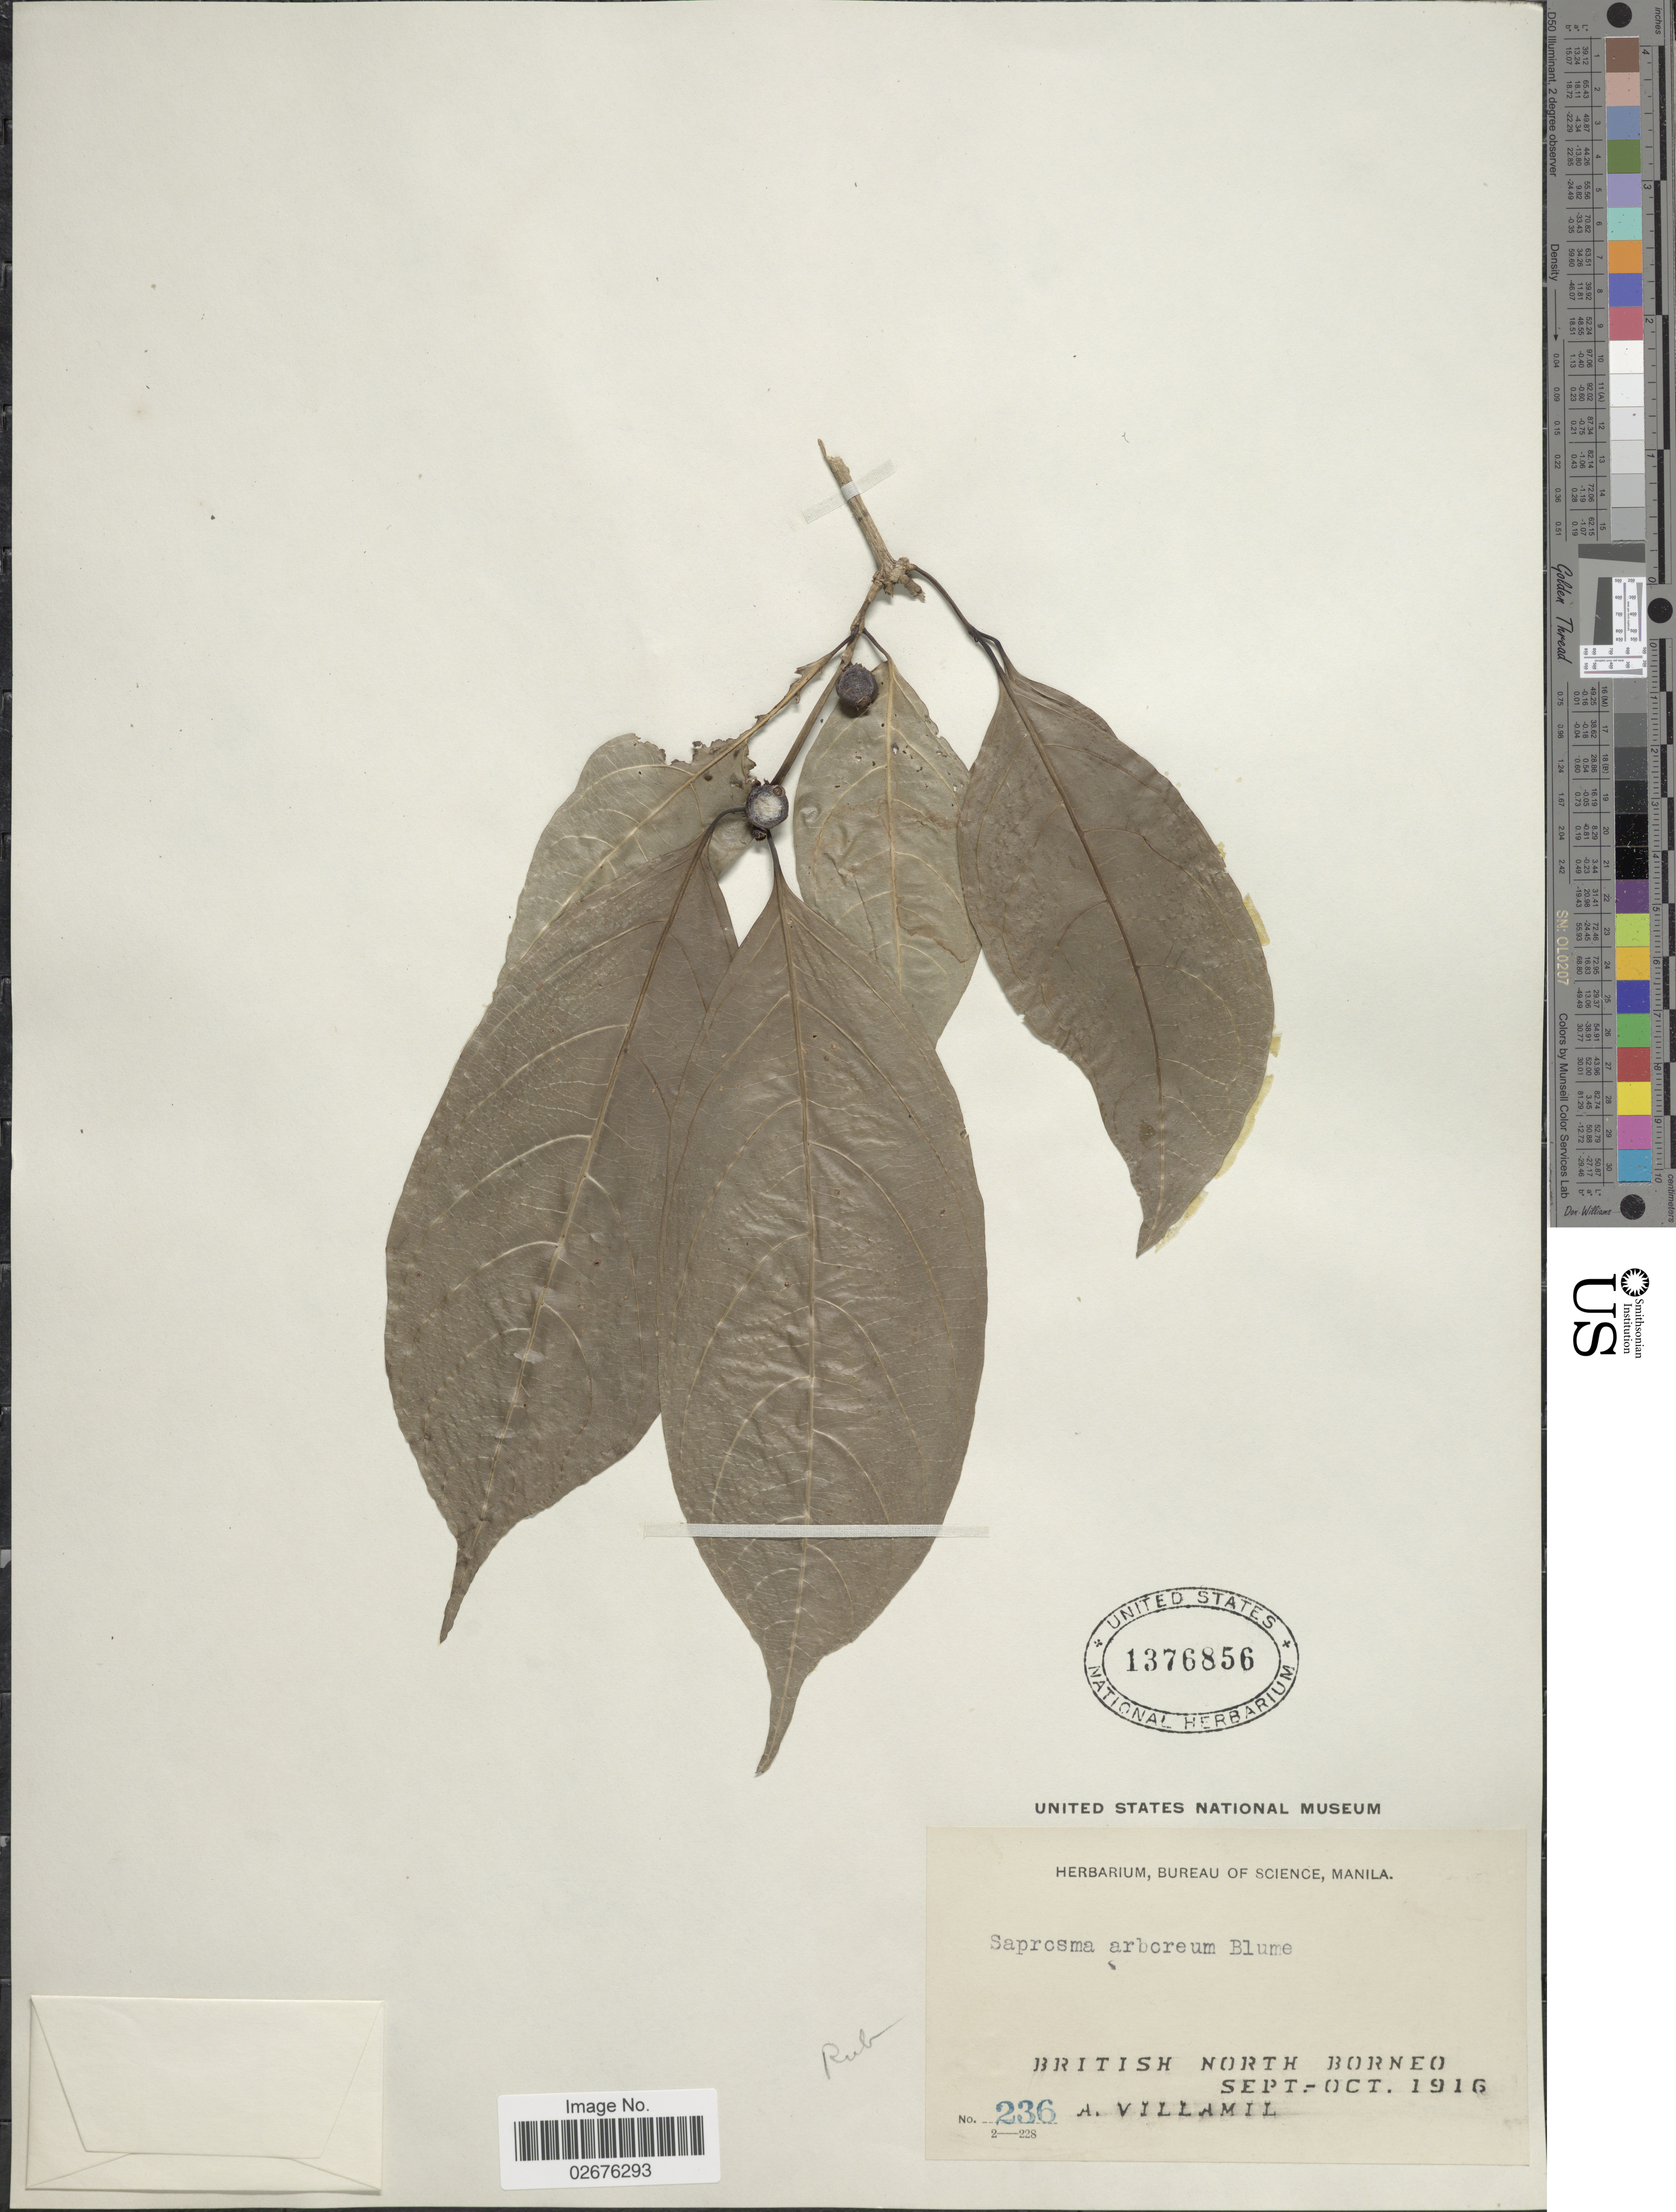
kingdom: Plantae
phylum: Tracheophyta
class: Magnoliopsida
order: Gentianales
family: Rubiaceae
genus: Saprosma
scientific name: Saprosma arborea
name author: Blume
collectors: A. Villamil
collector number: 236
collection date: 1916-09/1916-10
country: Malaysia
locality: British North Borneo.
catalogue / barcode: US 1376856